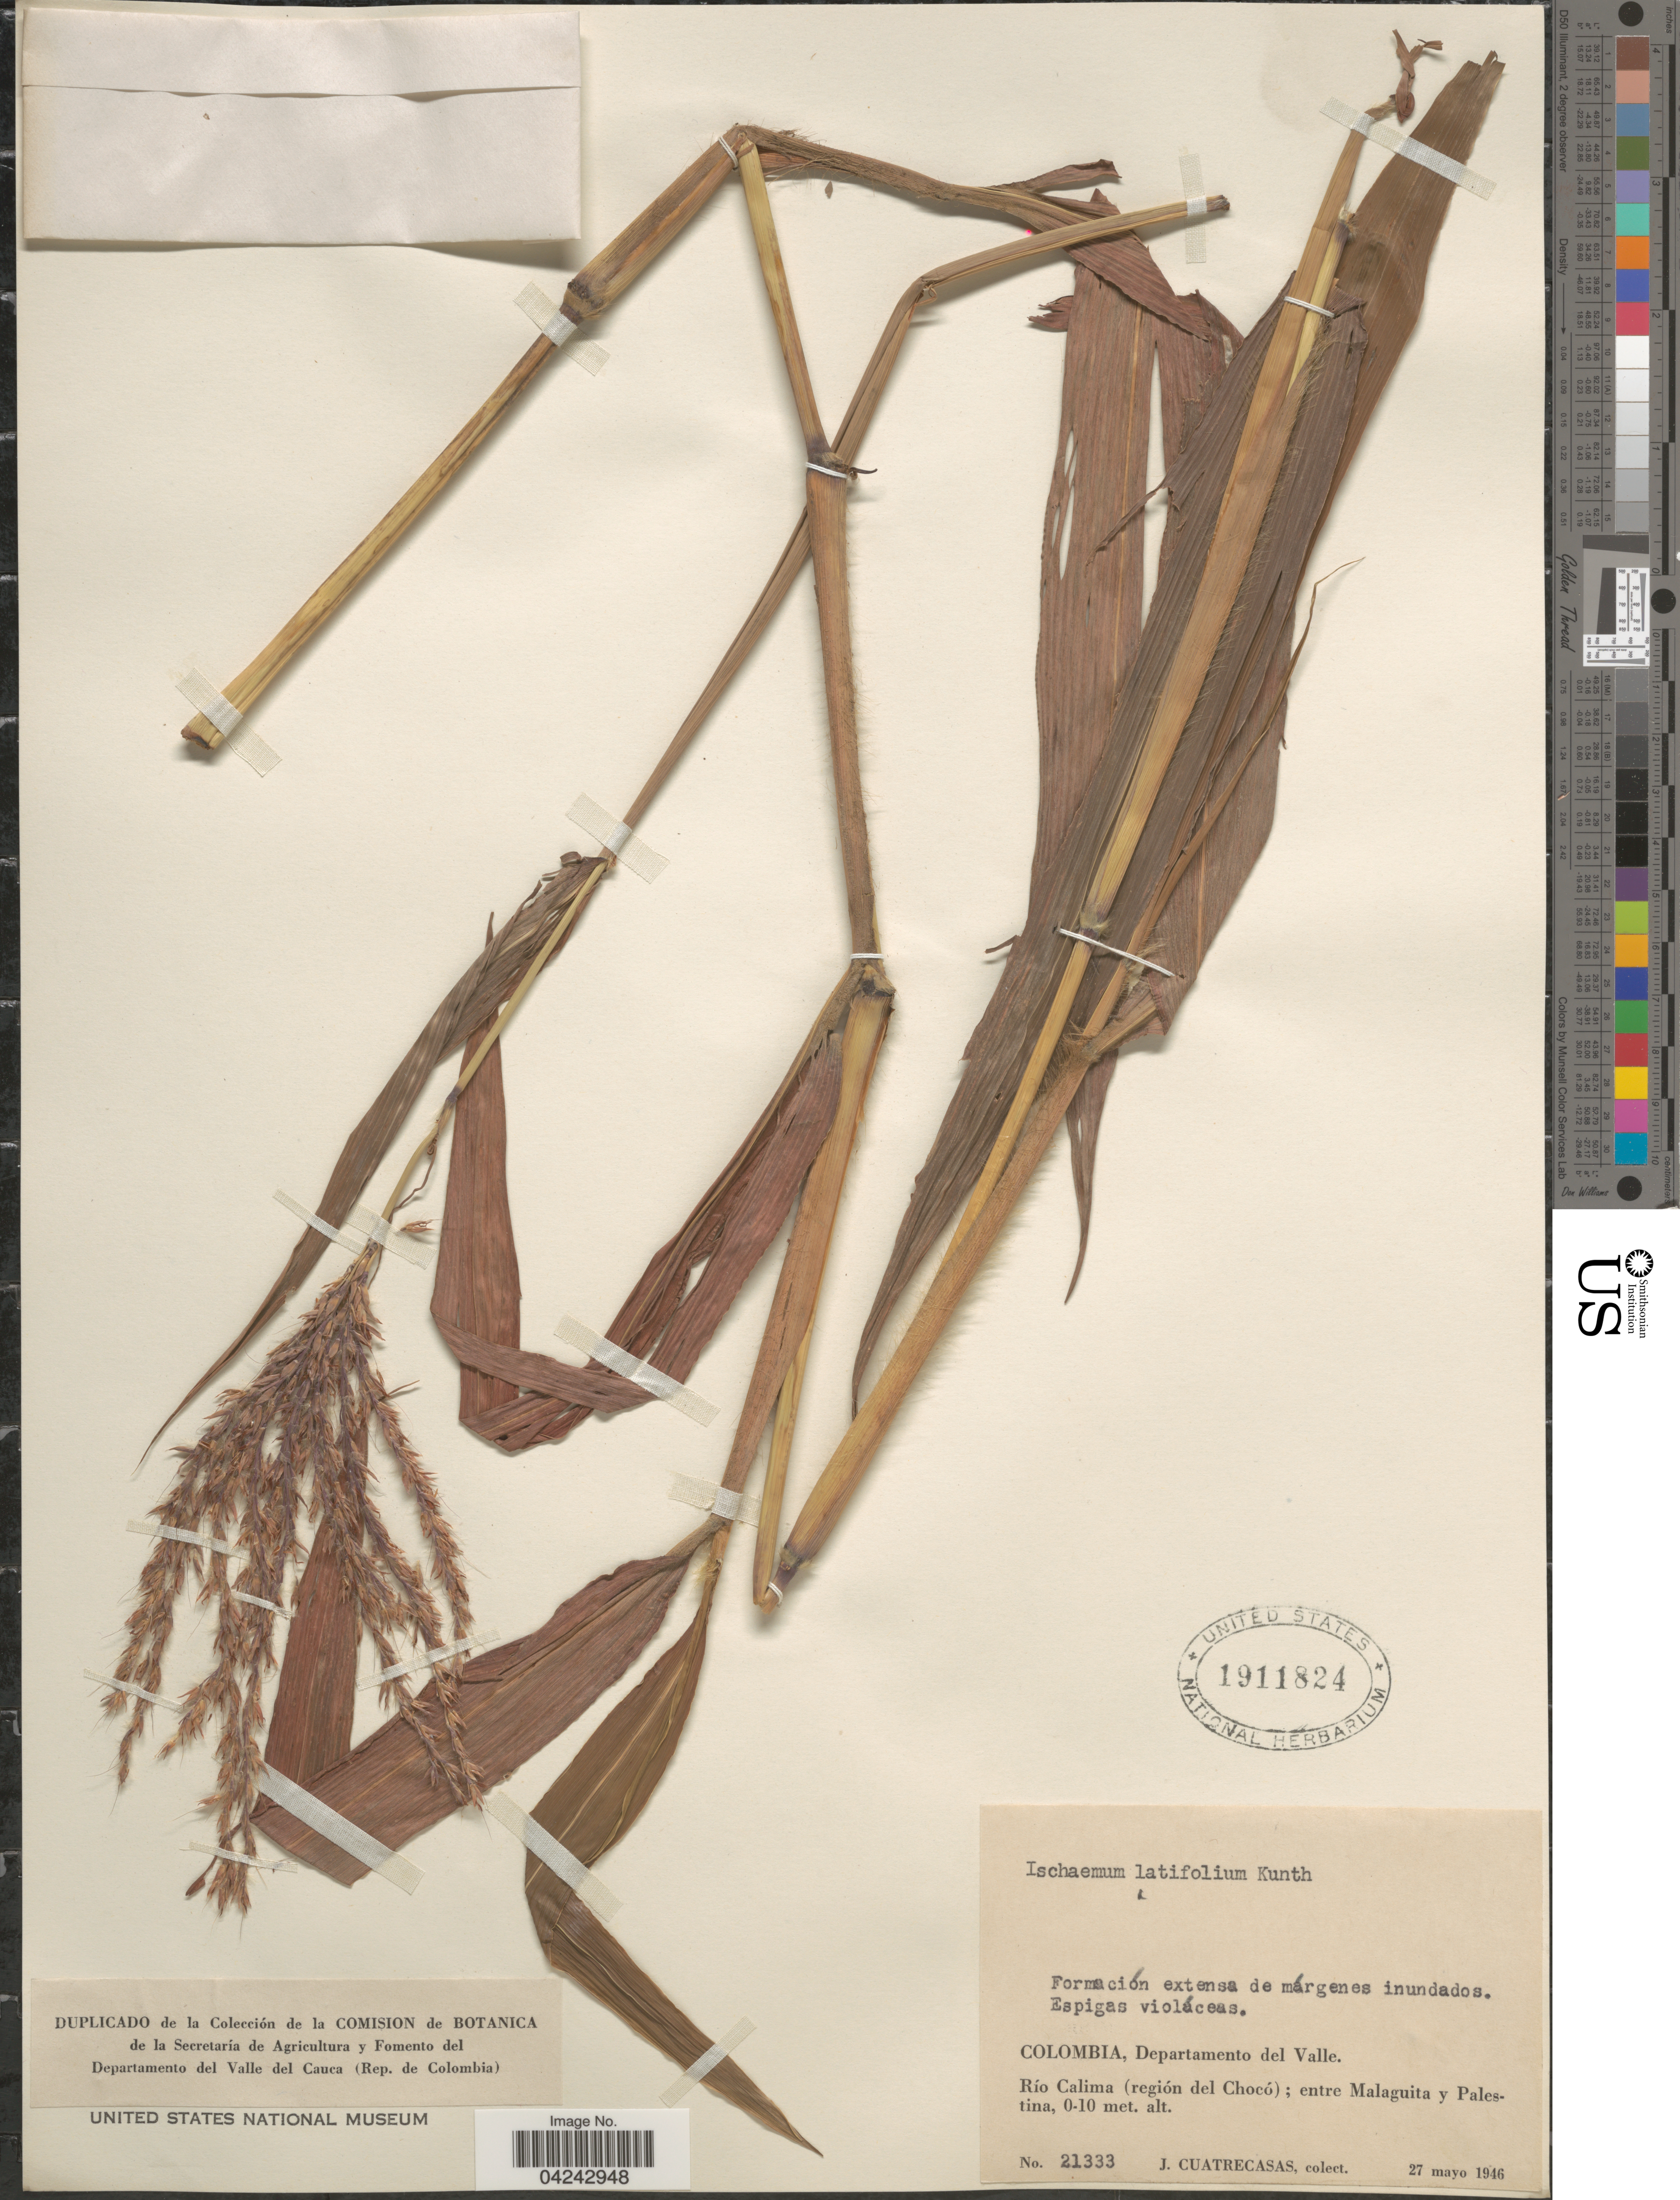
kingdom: Plantae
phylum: Tracheophyta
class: Liliopsida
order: Poales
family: Poaceae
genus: Ischaemum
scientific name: Ischaemum latifolium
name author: (Spreng.) Kunth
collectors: J. Cuatrecasas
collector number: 21333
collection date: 1946-05-27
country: Colombia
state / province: Valle del Cauca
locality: Departamento del Valle. Río Calima (región del Chocó); entre Malaguita y Palestina.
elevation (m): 0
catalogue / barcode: US 1911824